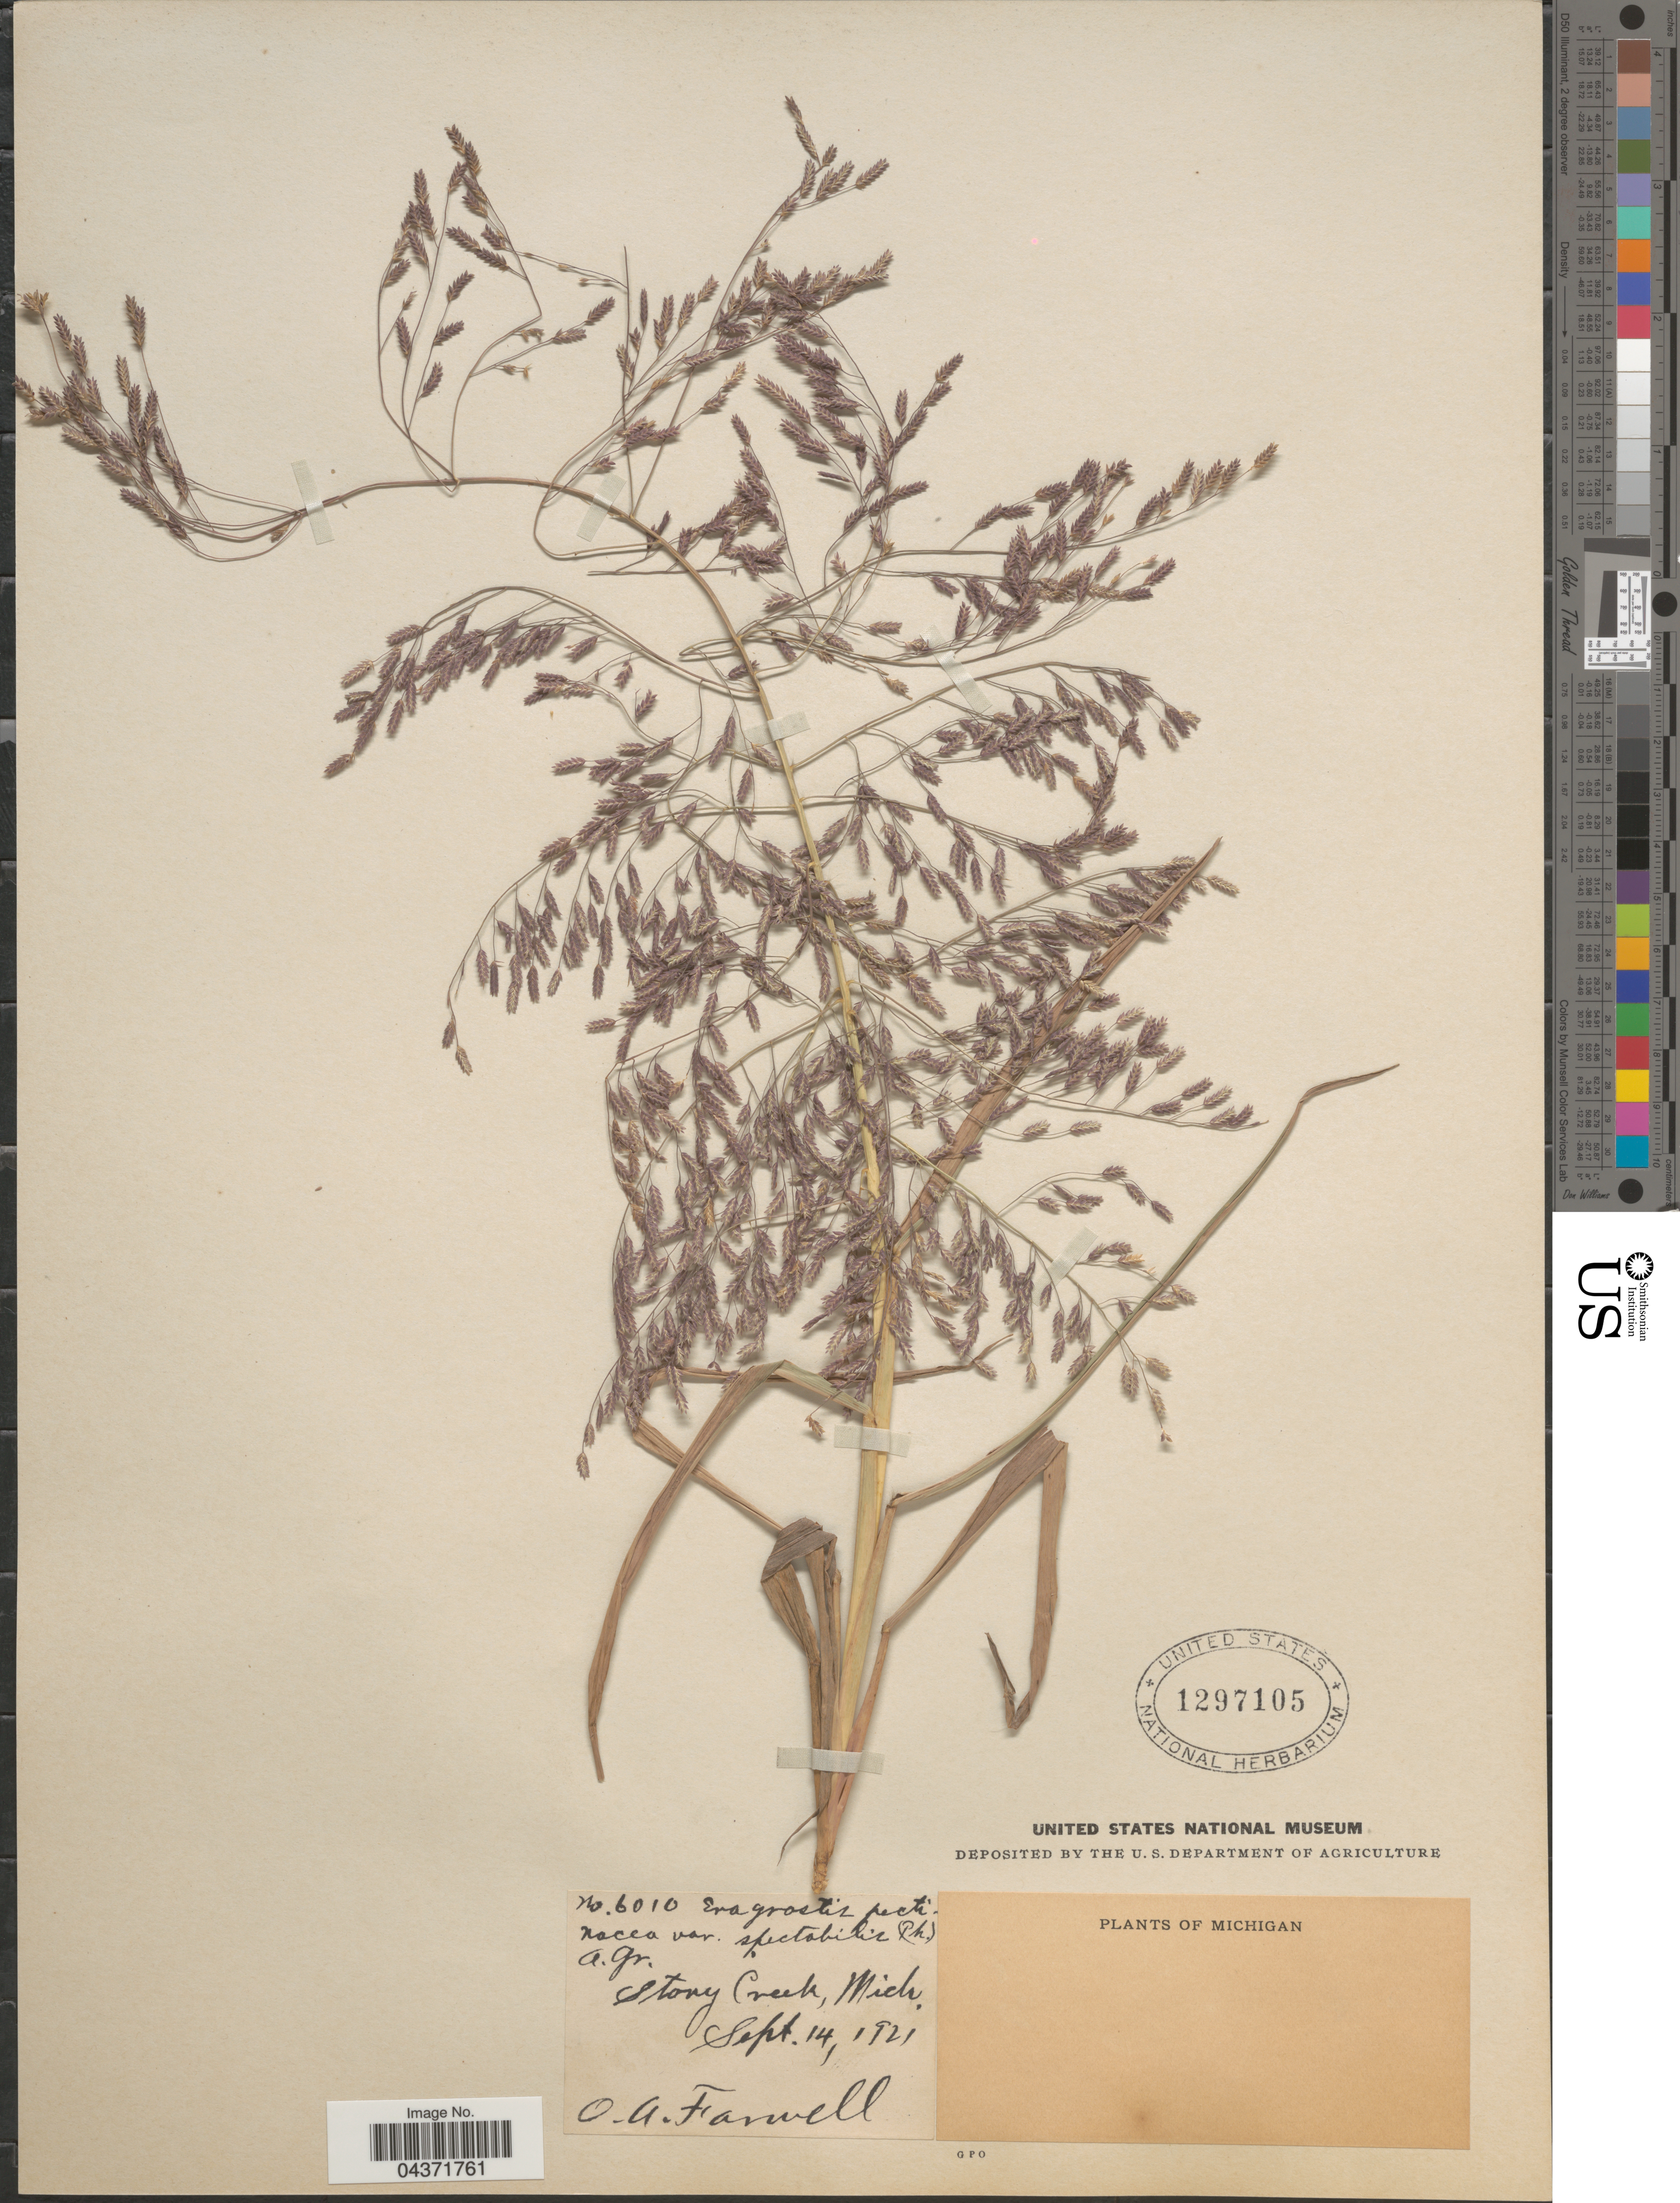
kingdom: Plantae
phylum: Tracheophyta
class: Liliopsida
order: Poales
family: Poaceae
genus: Eragrostis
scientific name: Eragrostis spectabilis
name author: (Pursh) Steud.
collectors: O. Farwell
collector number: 6010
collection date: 1921-09-14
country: United States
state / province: Michigan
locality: Stony Creek.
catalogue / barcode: US 1297105